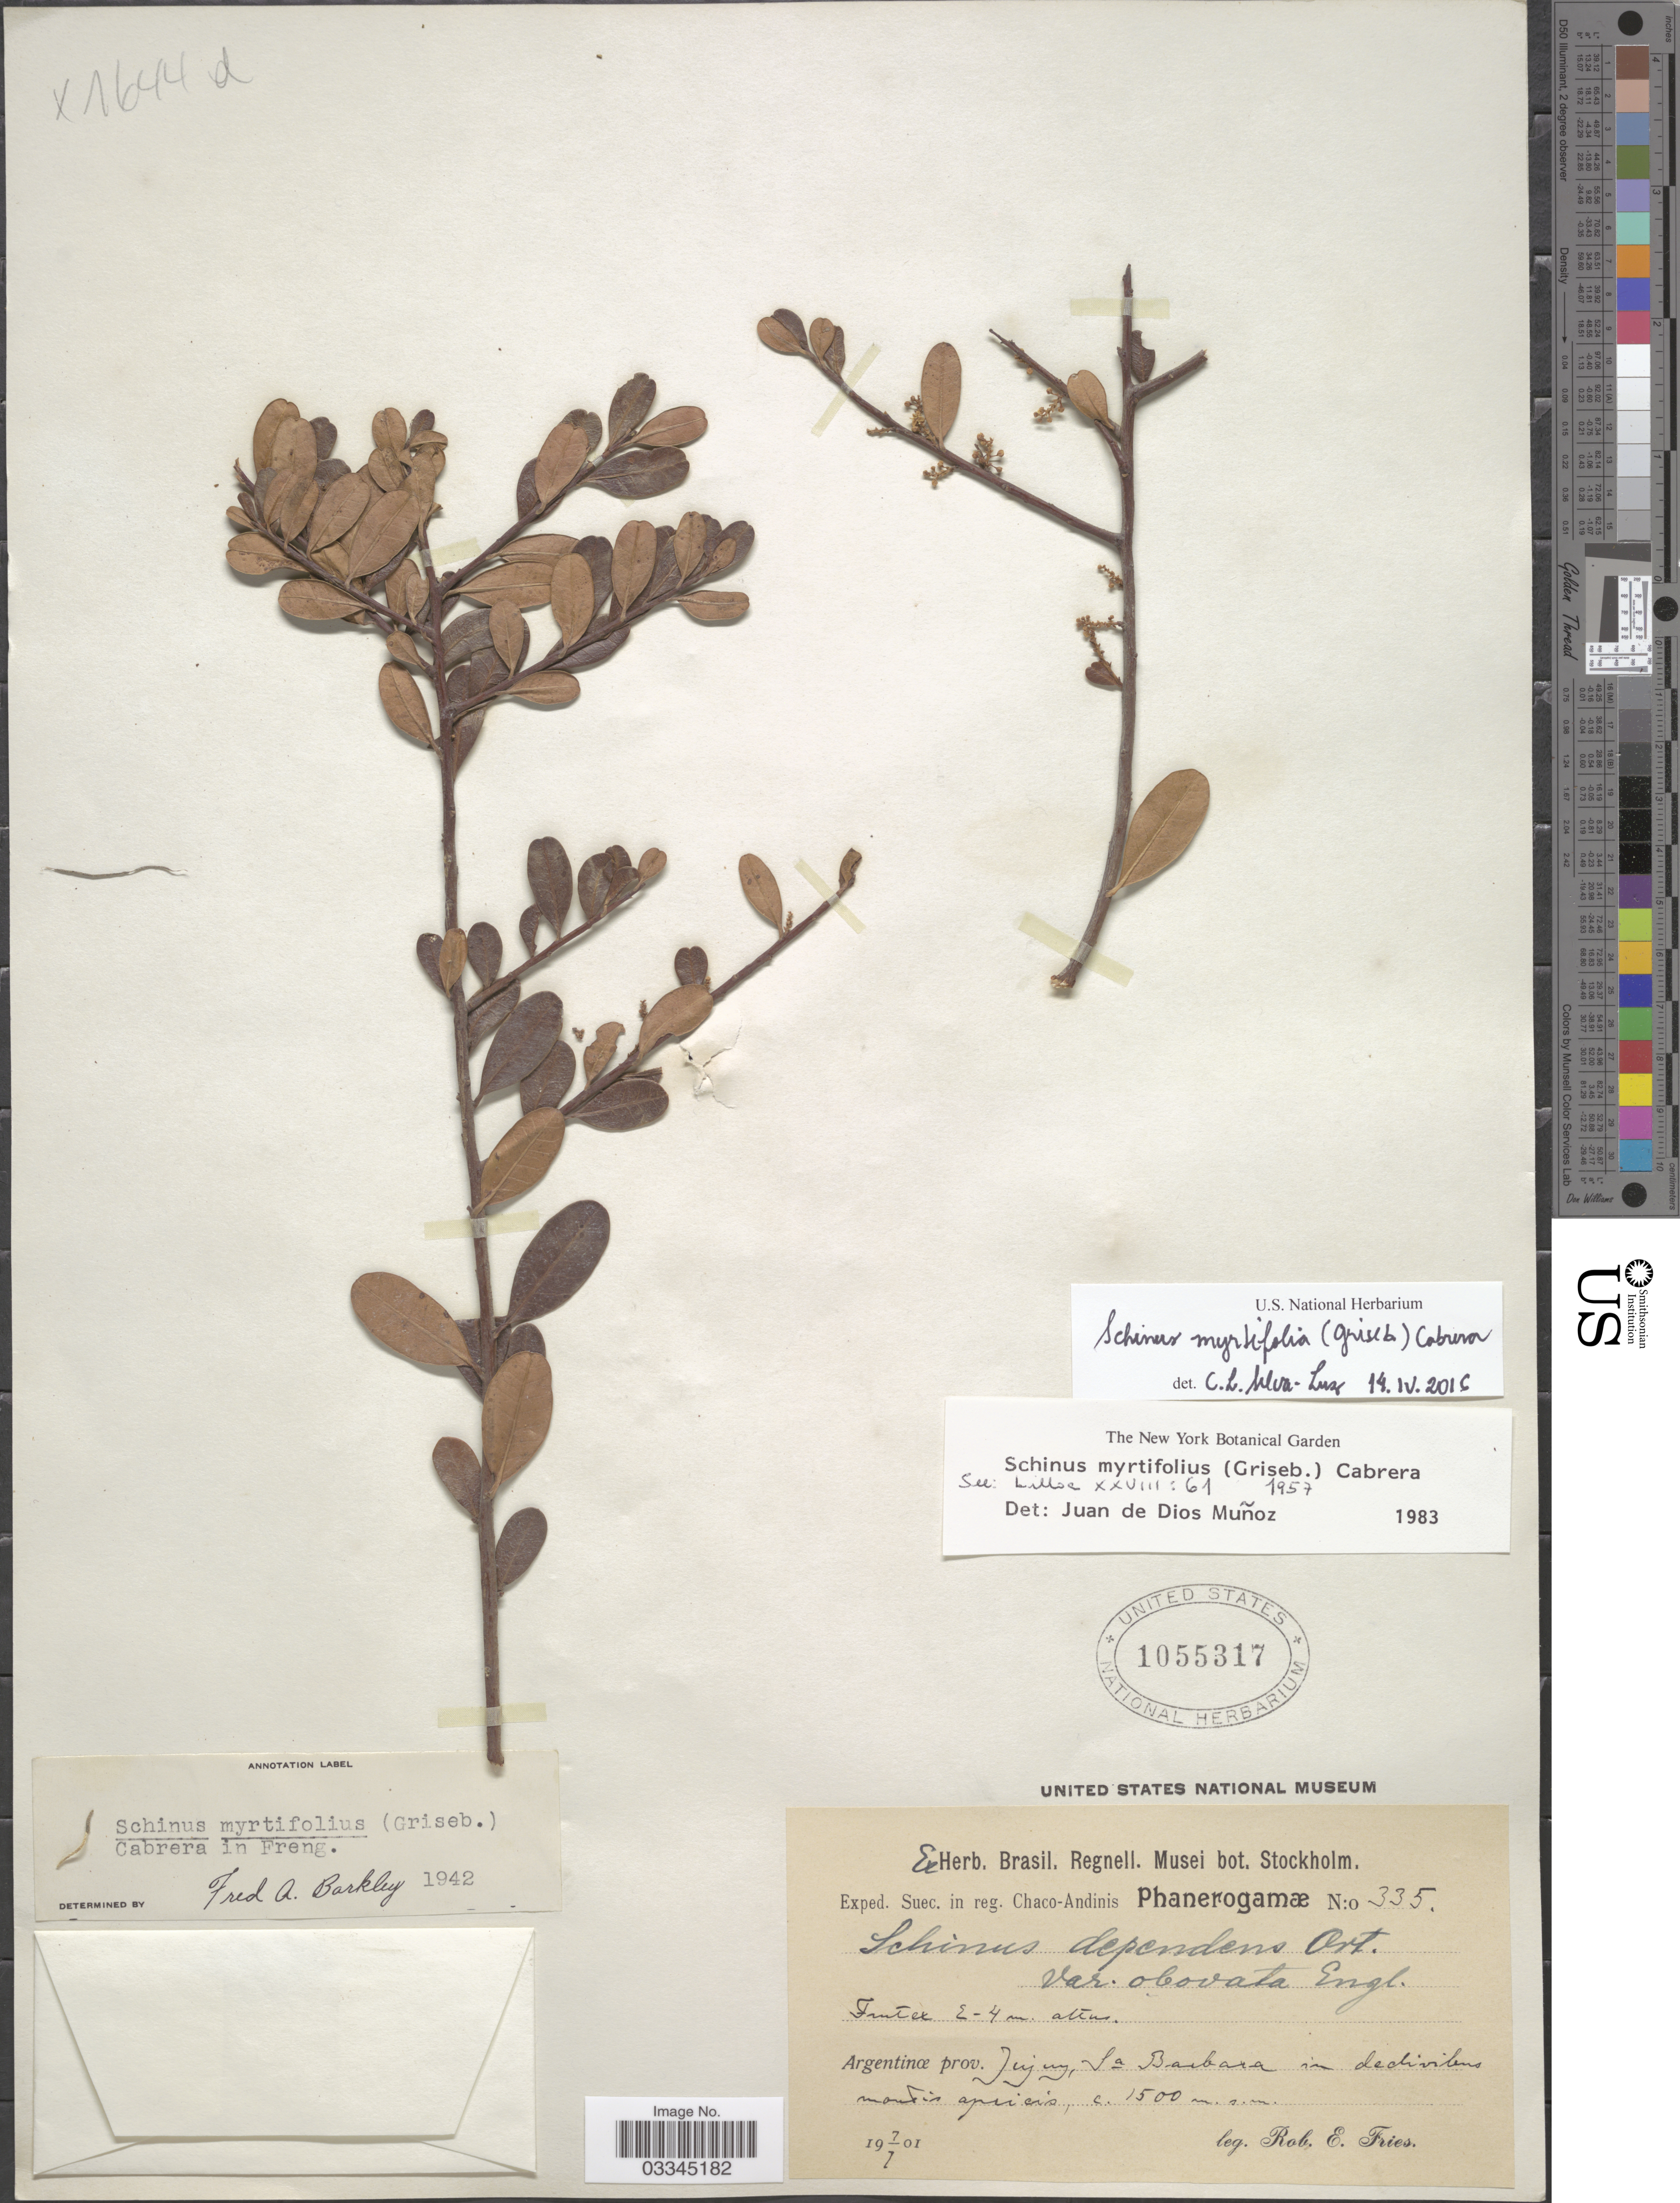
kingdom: Plantae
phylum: Tracheophyta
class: Magnoliopsida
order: Sapindales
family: Anacardiaceae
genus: Schinus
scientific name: Schinus myrtifolia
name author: (Griseb.) Cabrera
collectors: R. E. Fries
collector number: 335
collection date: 1901-07-07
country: Argentina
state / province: Jujuy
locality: Sa Barbara.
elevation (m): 1500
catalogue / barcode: US 1055317